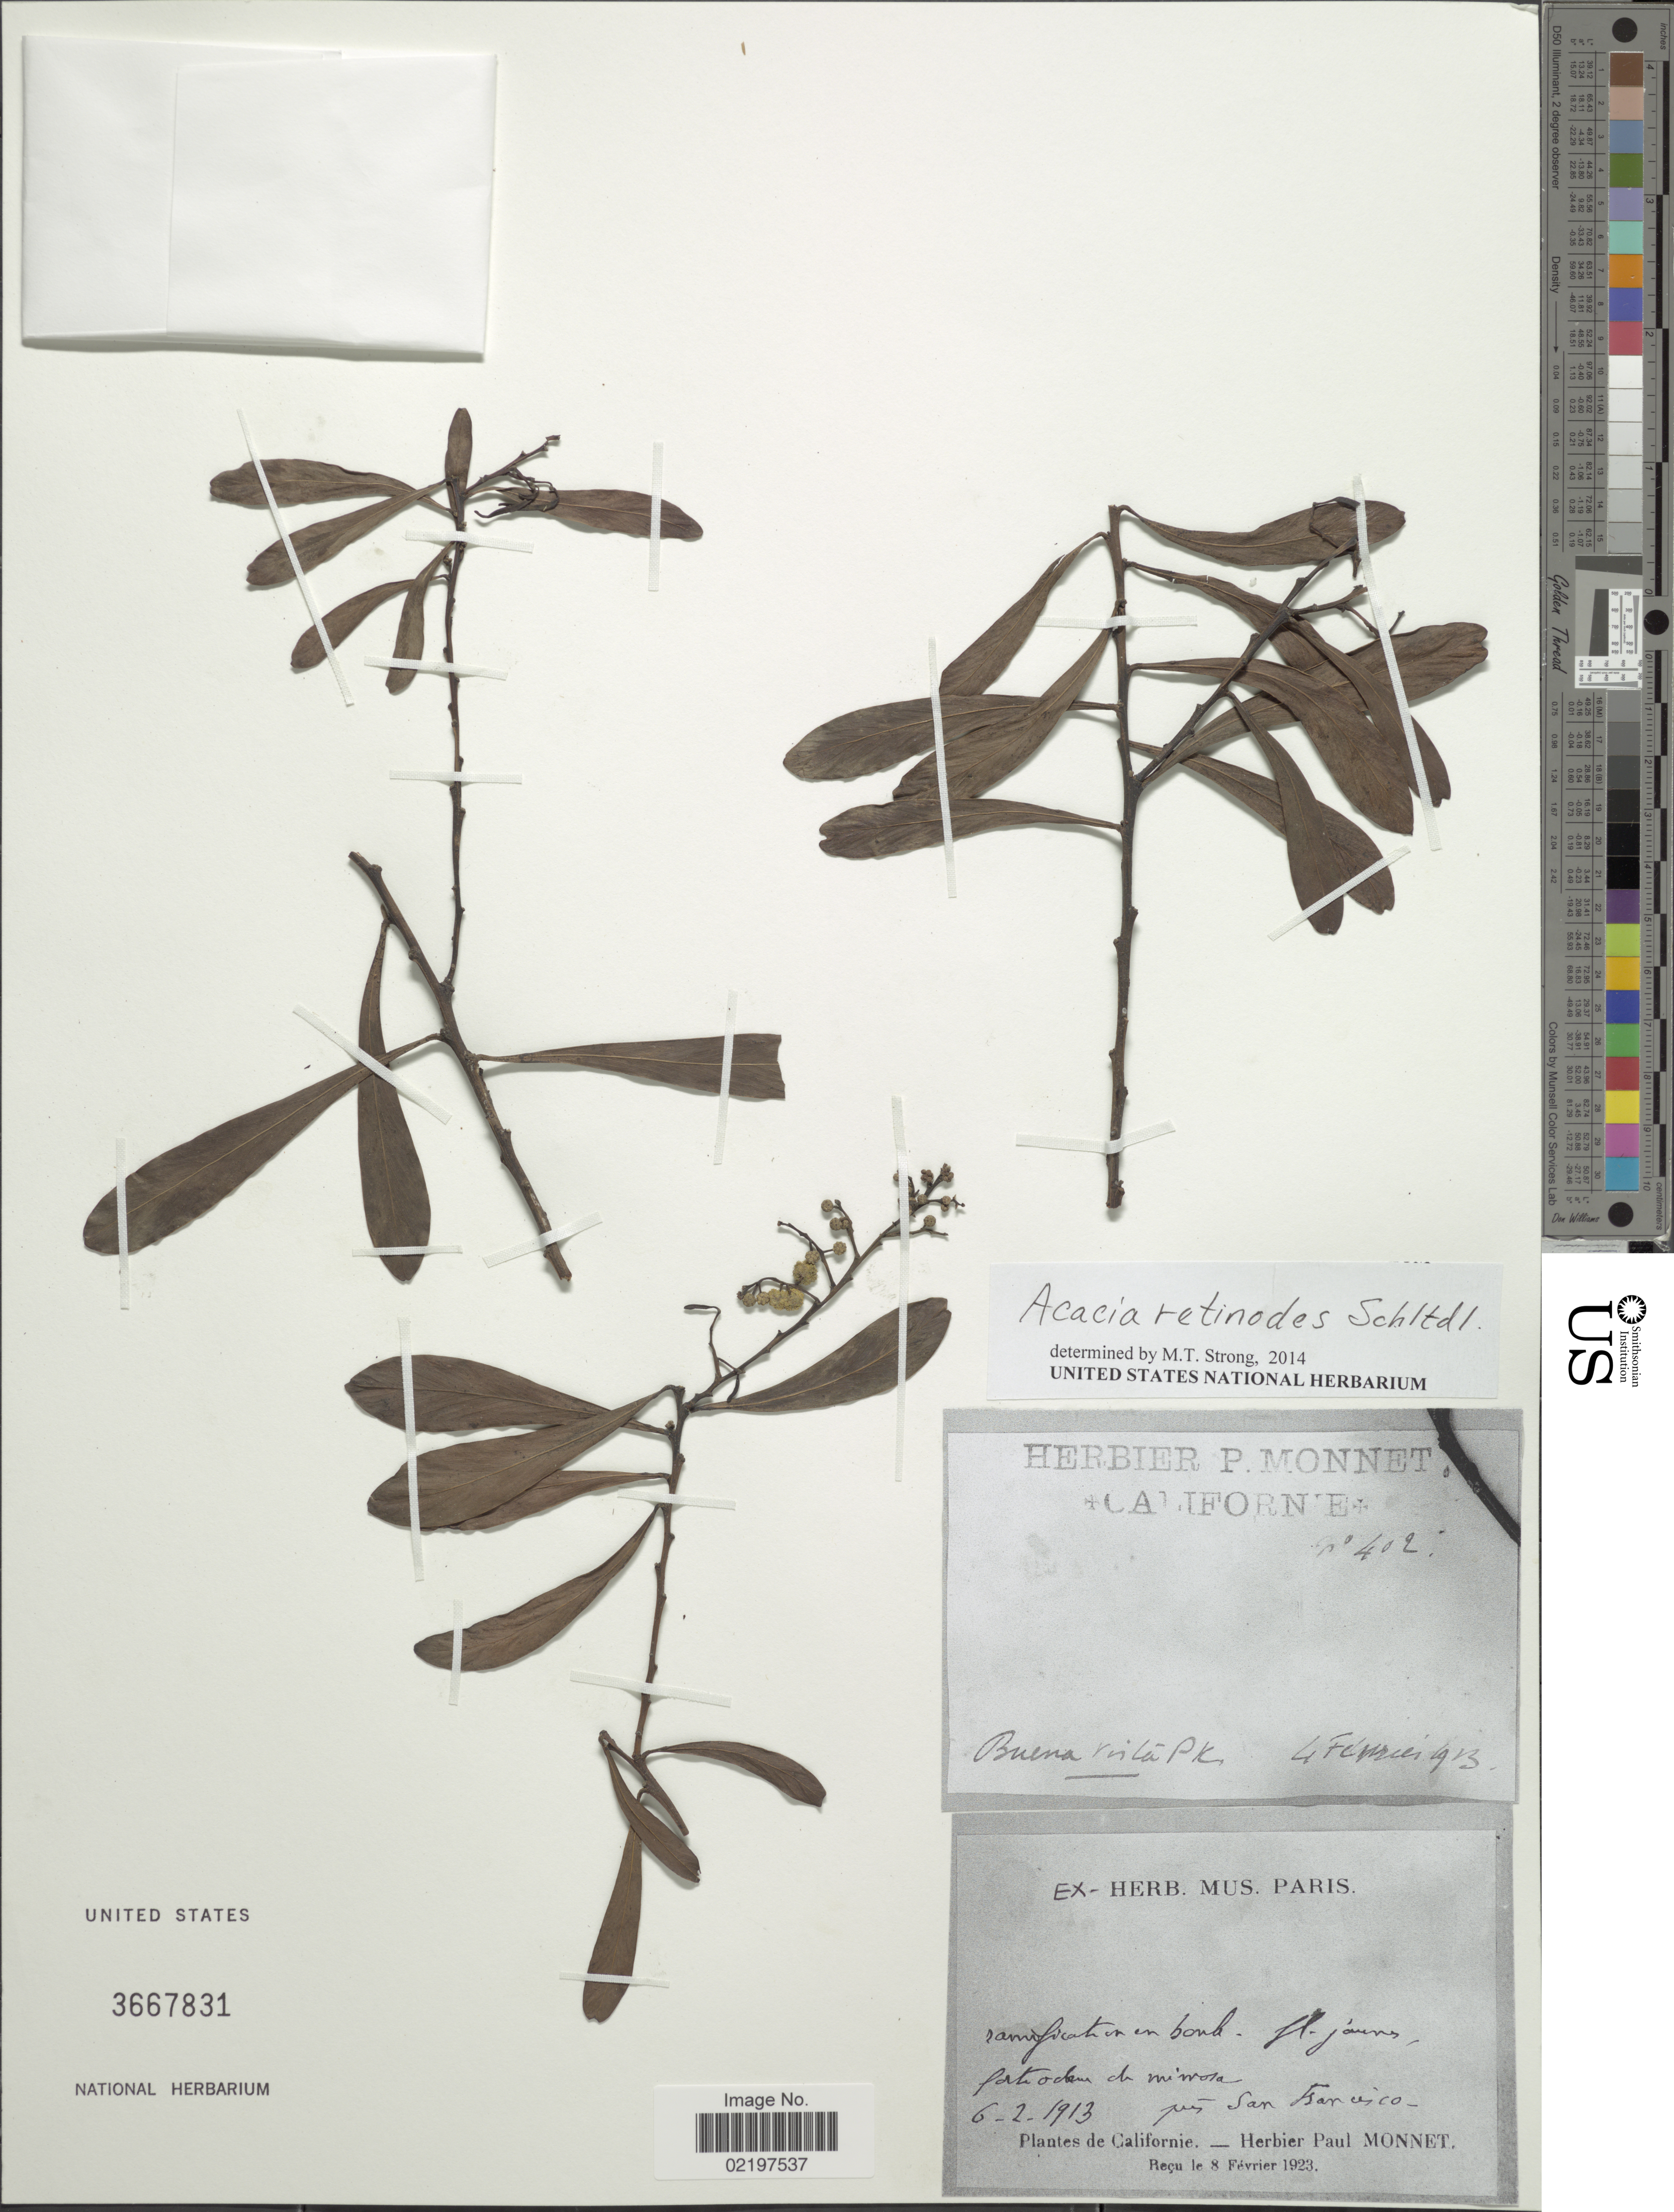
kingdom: Plantae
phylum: Tracheophyta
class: Magnoliopsida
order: Fabales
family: Fabaceae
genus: Acacia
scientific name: Acacia retinodes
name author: Schltdl.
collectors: ex herb. P. Monnet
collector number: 402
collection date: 1913-02-04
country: United States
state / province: California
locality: Buena Vista Pk.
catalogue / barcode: US 3667831-2